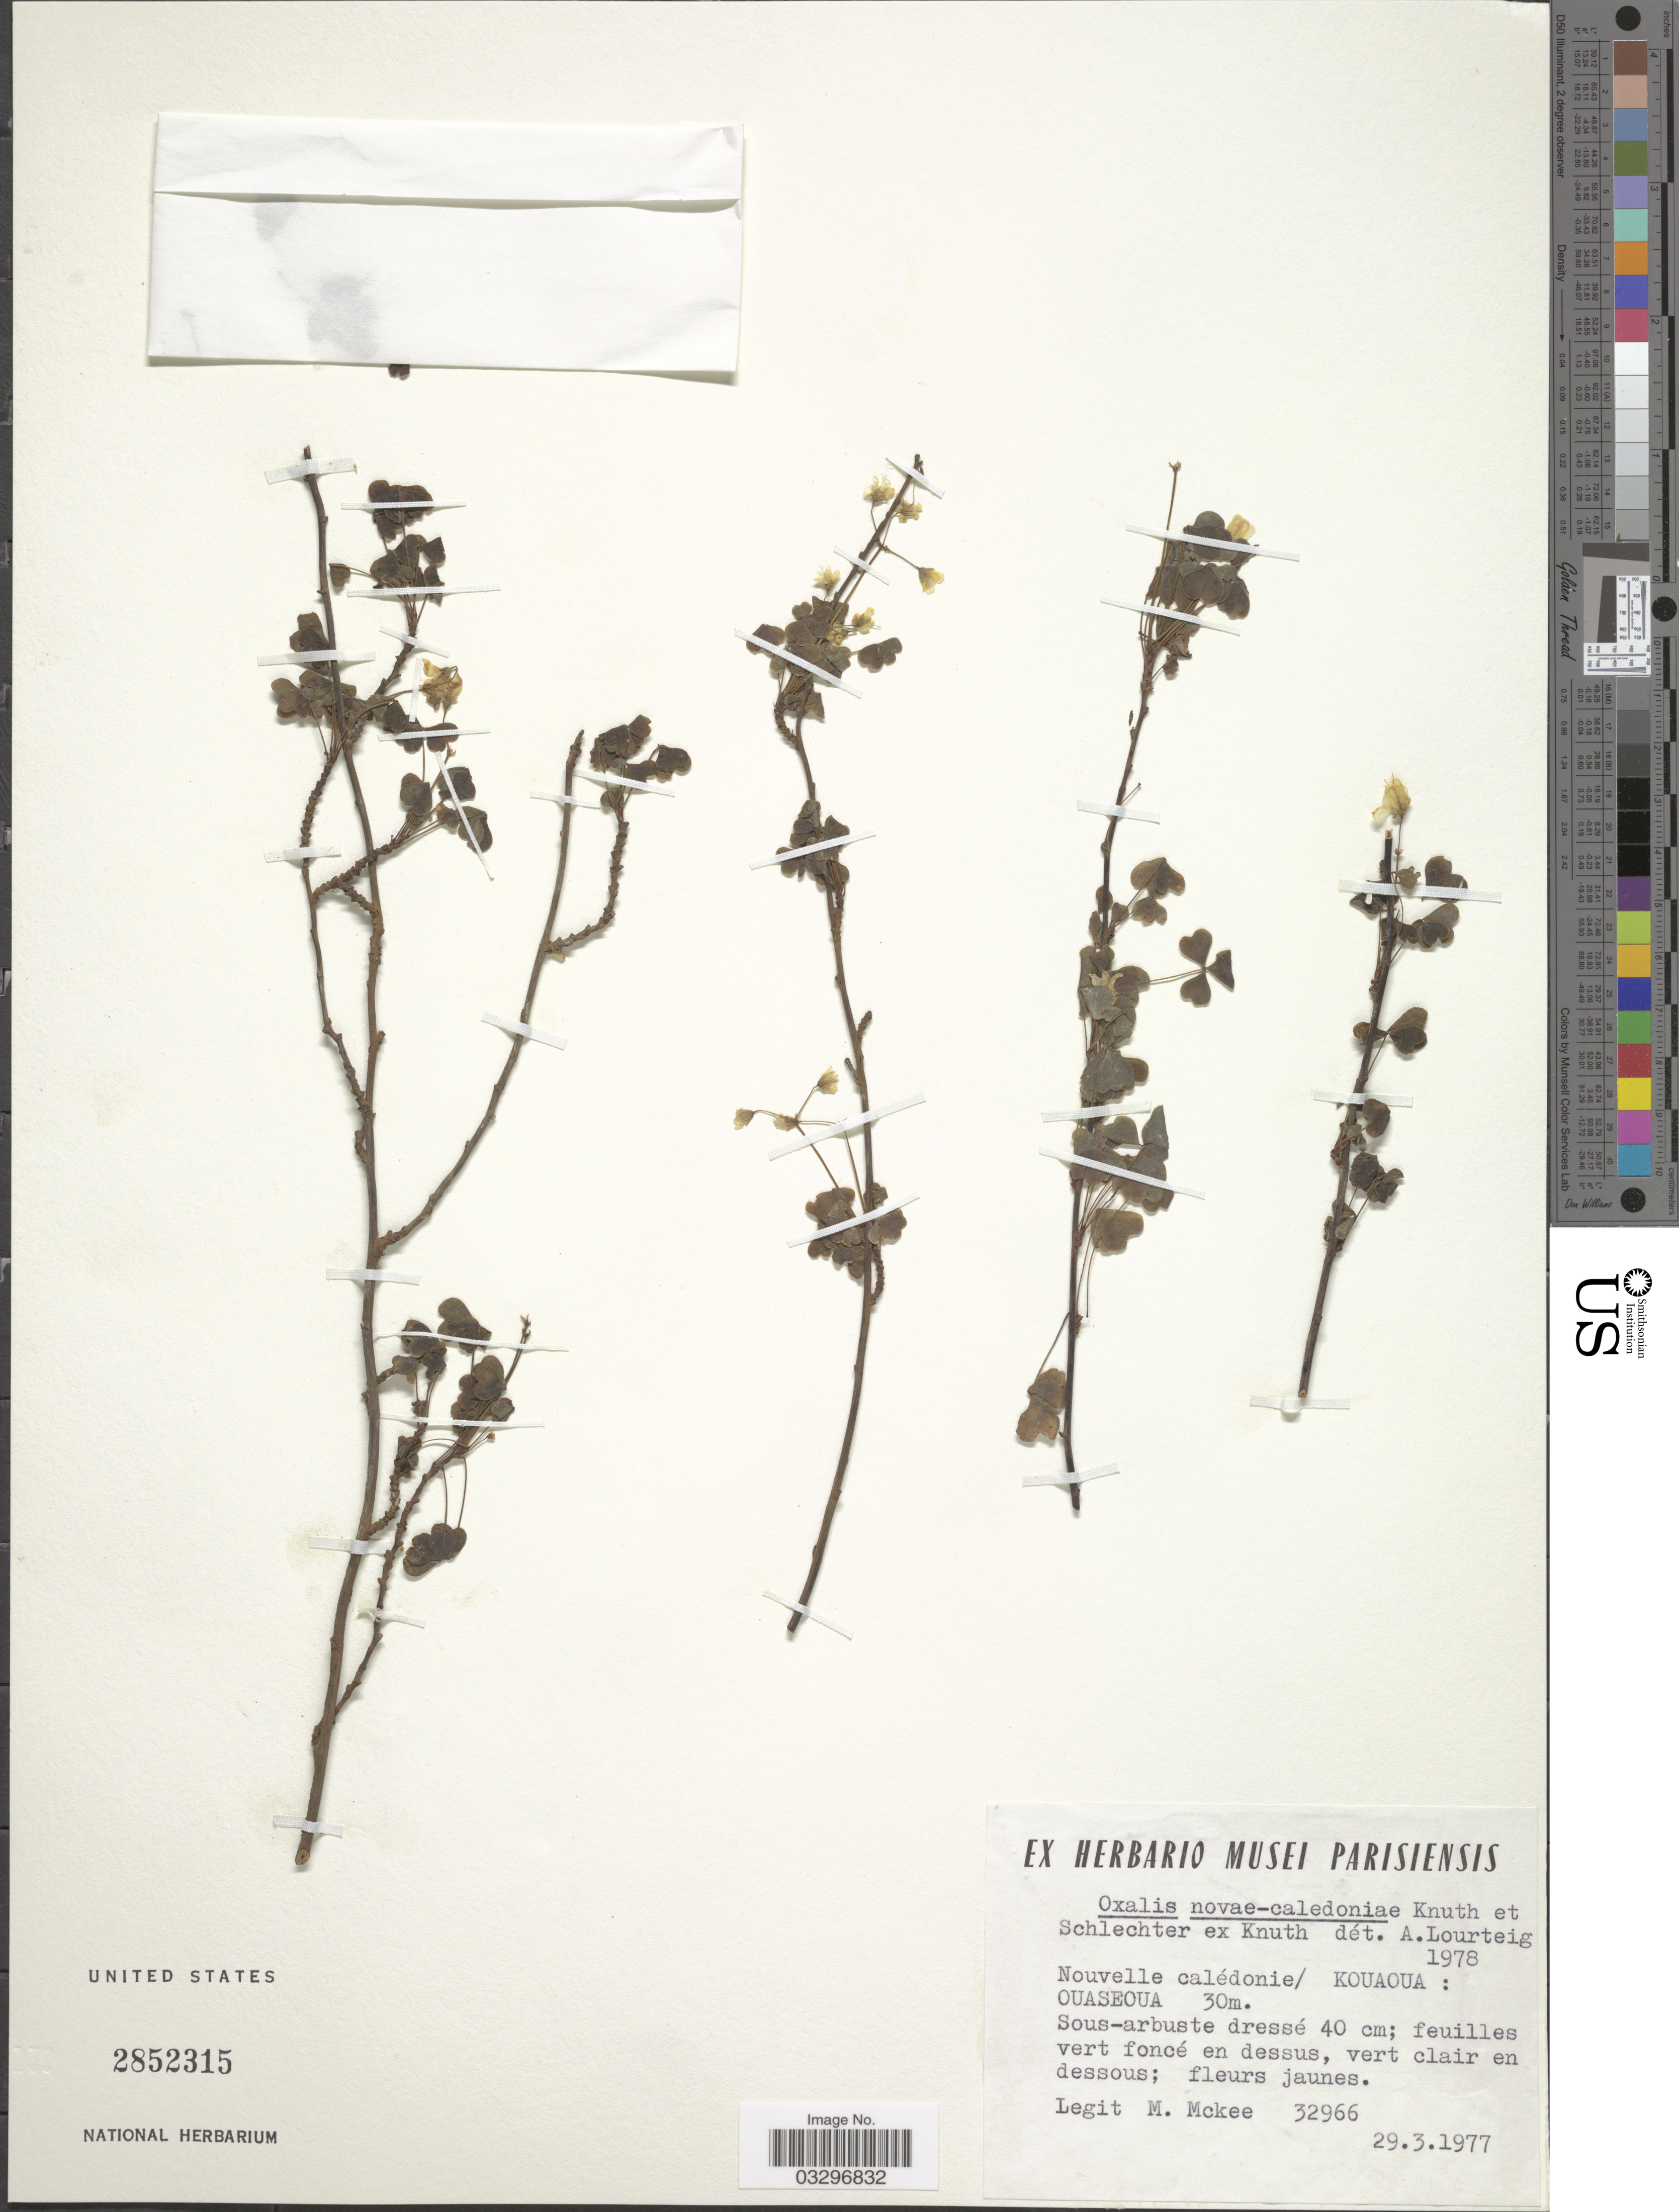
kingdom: Plantae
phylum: Tracheophyta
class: Magnoliopsida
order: Oxalidales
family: Oxalidaceae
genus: Oxalis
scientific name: Oxalis novae-caledoniae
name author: R. Knuth & Schltr.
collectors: M. Mckee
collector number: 32966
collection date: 1977-03-29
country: New Caledonia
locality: Nouvelle calédonie/ Kouaoua: Ouaseoua.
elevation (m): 30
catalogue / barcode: US 2852315